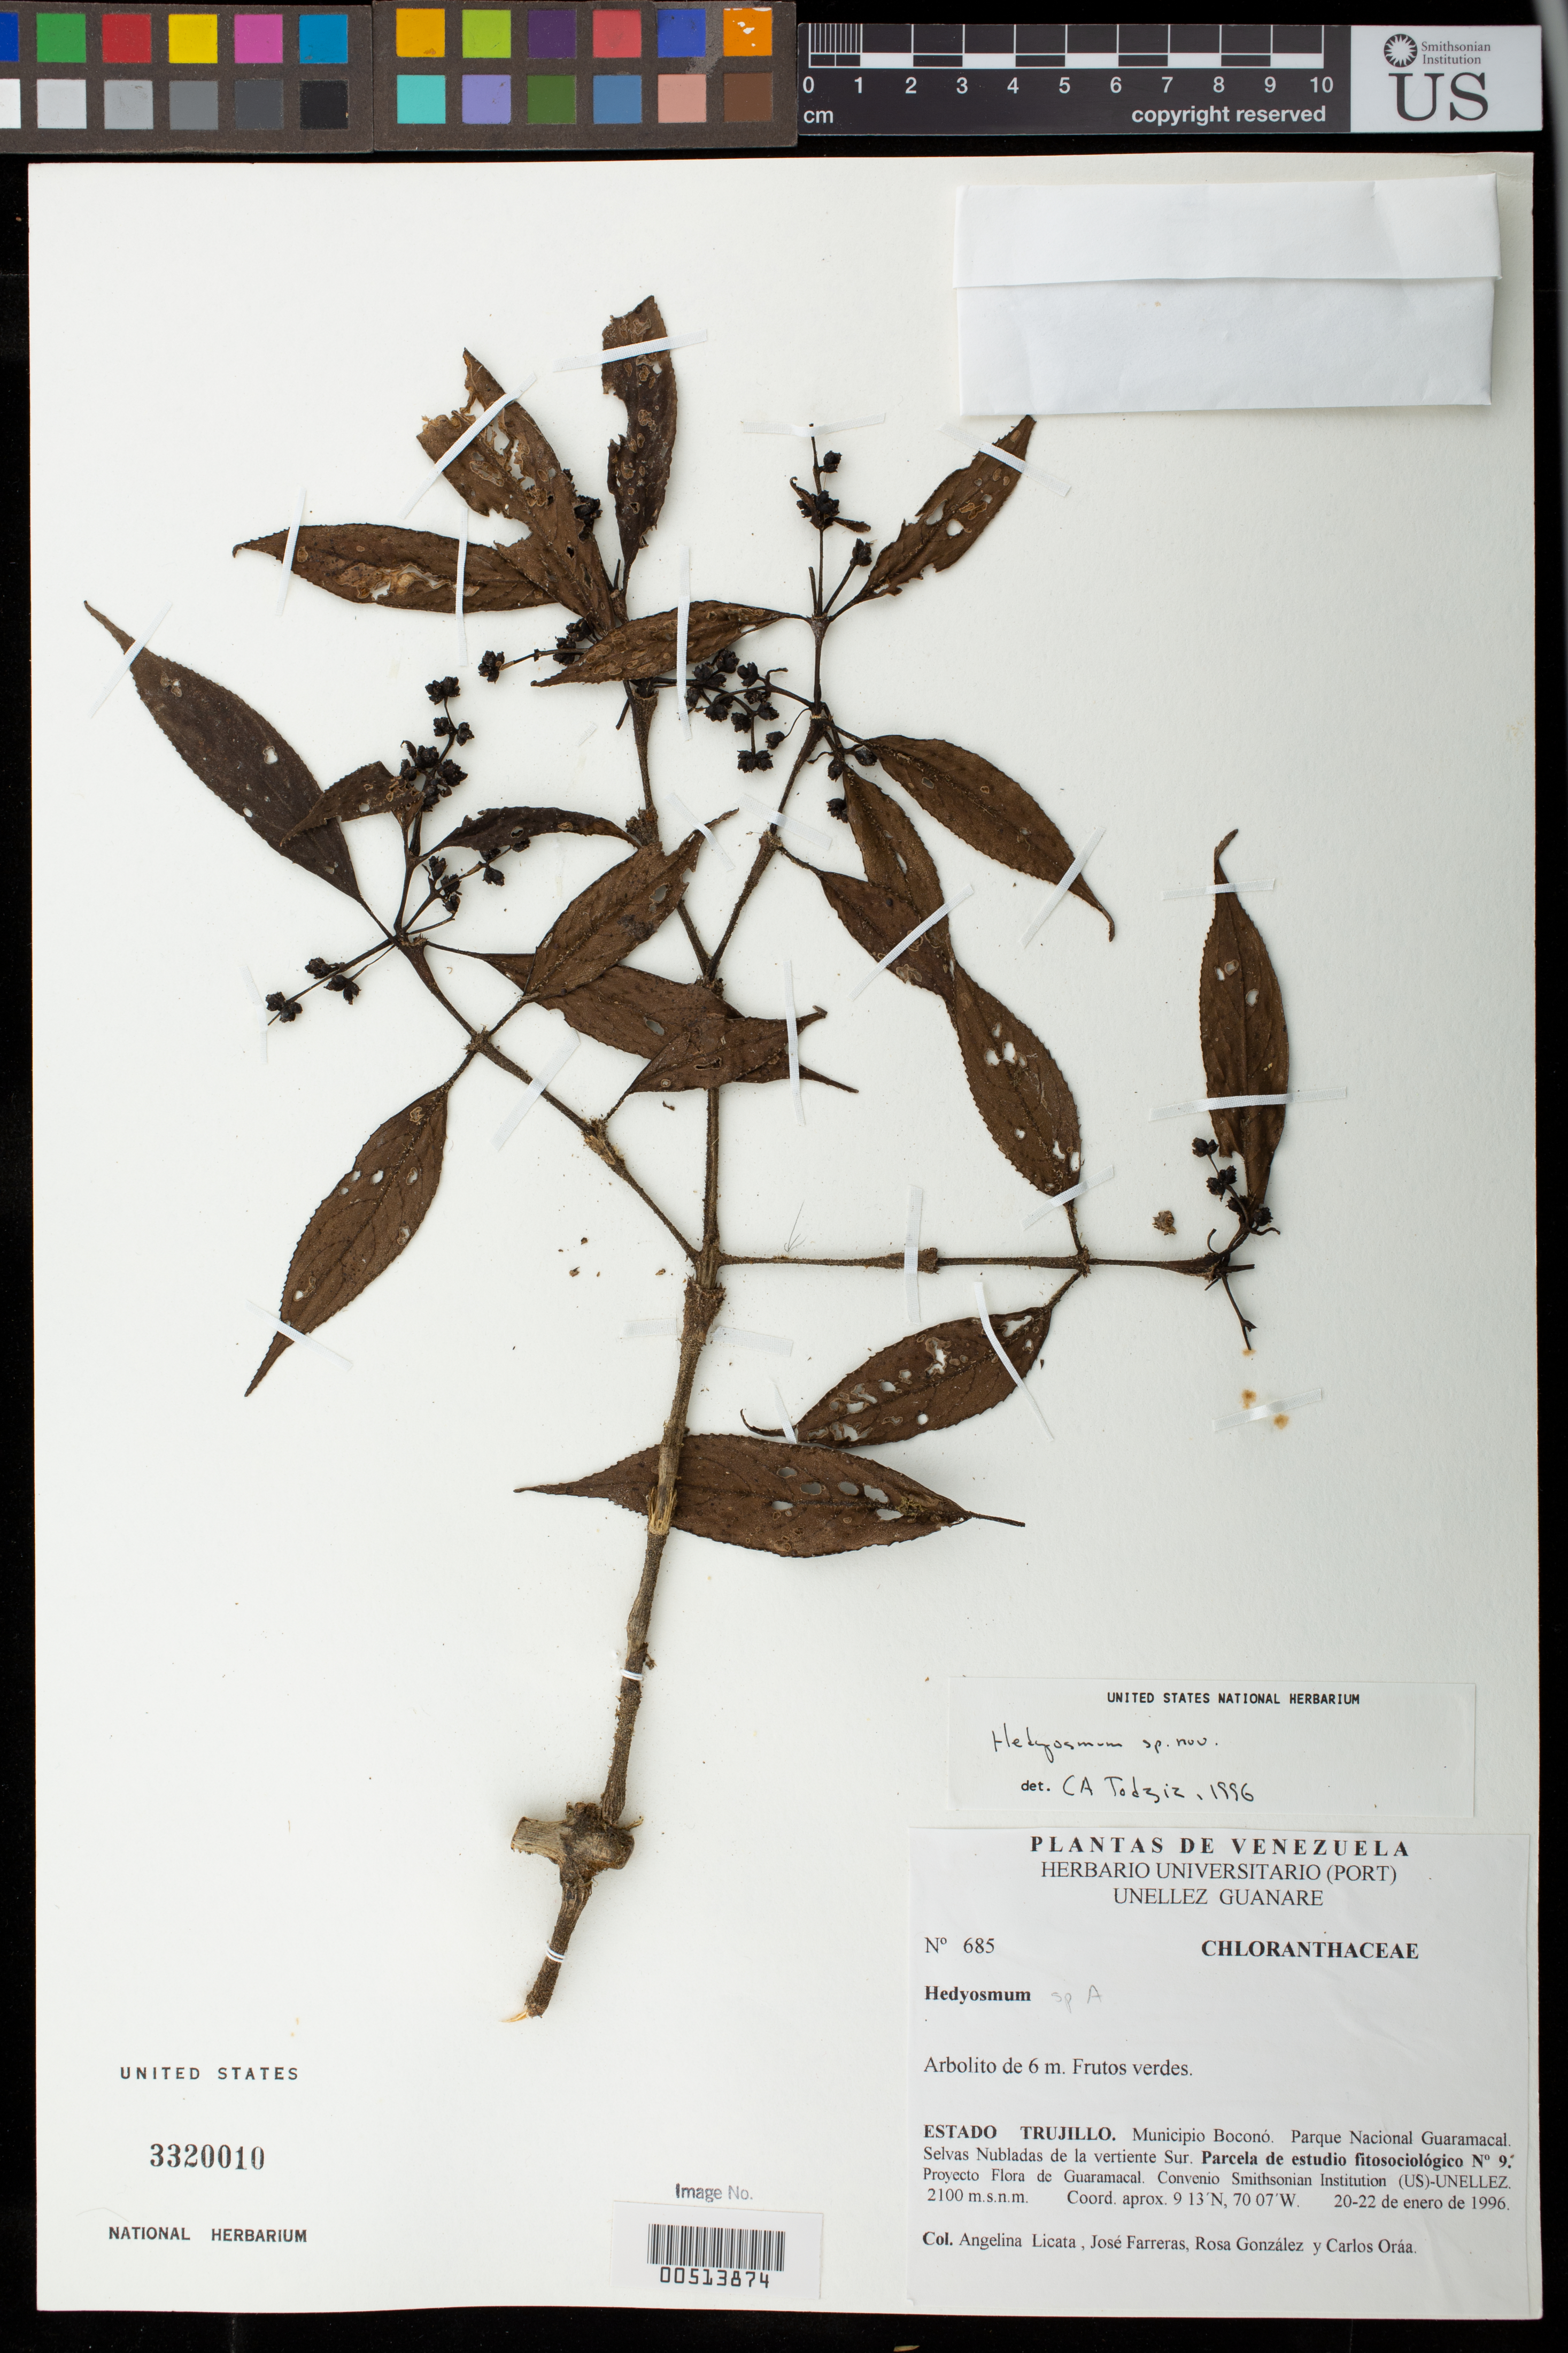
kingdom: Plantae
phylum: Tracheophyta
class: Magnoliopsida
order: Chloranthales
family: Chloranthaceae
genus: Hedyosmum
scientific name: Hedyosmum guaramacalense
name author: S.M. Niño & Dorr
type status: Isotype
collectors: A. Licata, J. Farreras, R. González & C. Oráa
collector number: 685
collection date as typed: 20 Jan 1996 to 22 Jan 1996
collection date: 1996-01-20/1996-01-22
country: Venezuela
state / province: Trujillo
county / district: Boconó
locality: Parque Nacional Guaramacal, vertiente S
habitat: Selvas Nubladas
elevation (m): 2100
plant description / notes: PORT, TEX, US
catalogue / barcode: US 3320010